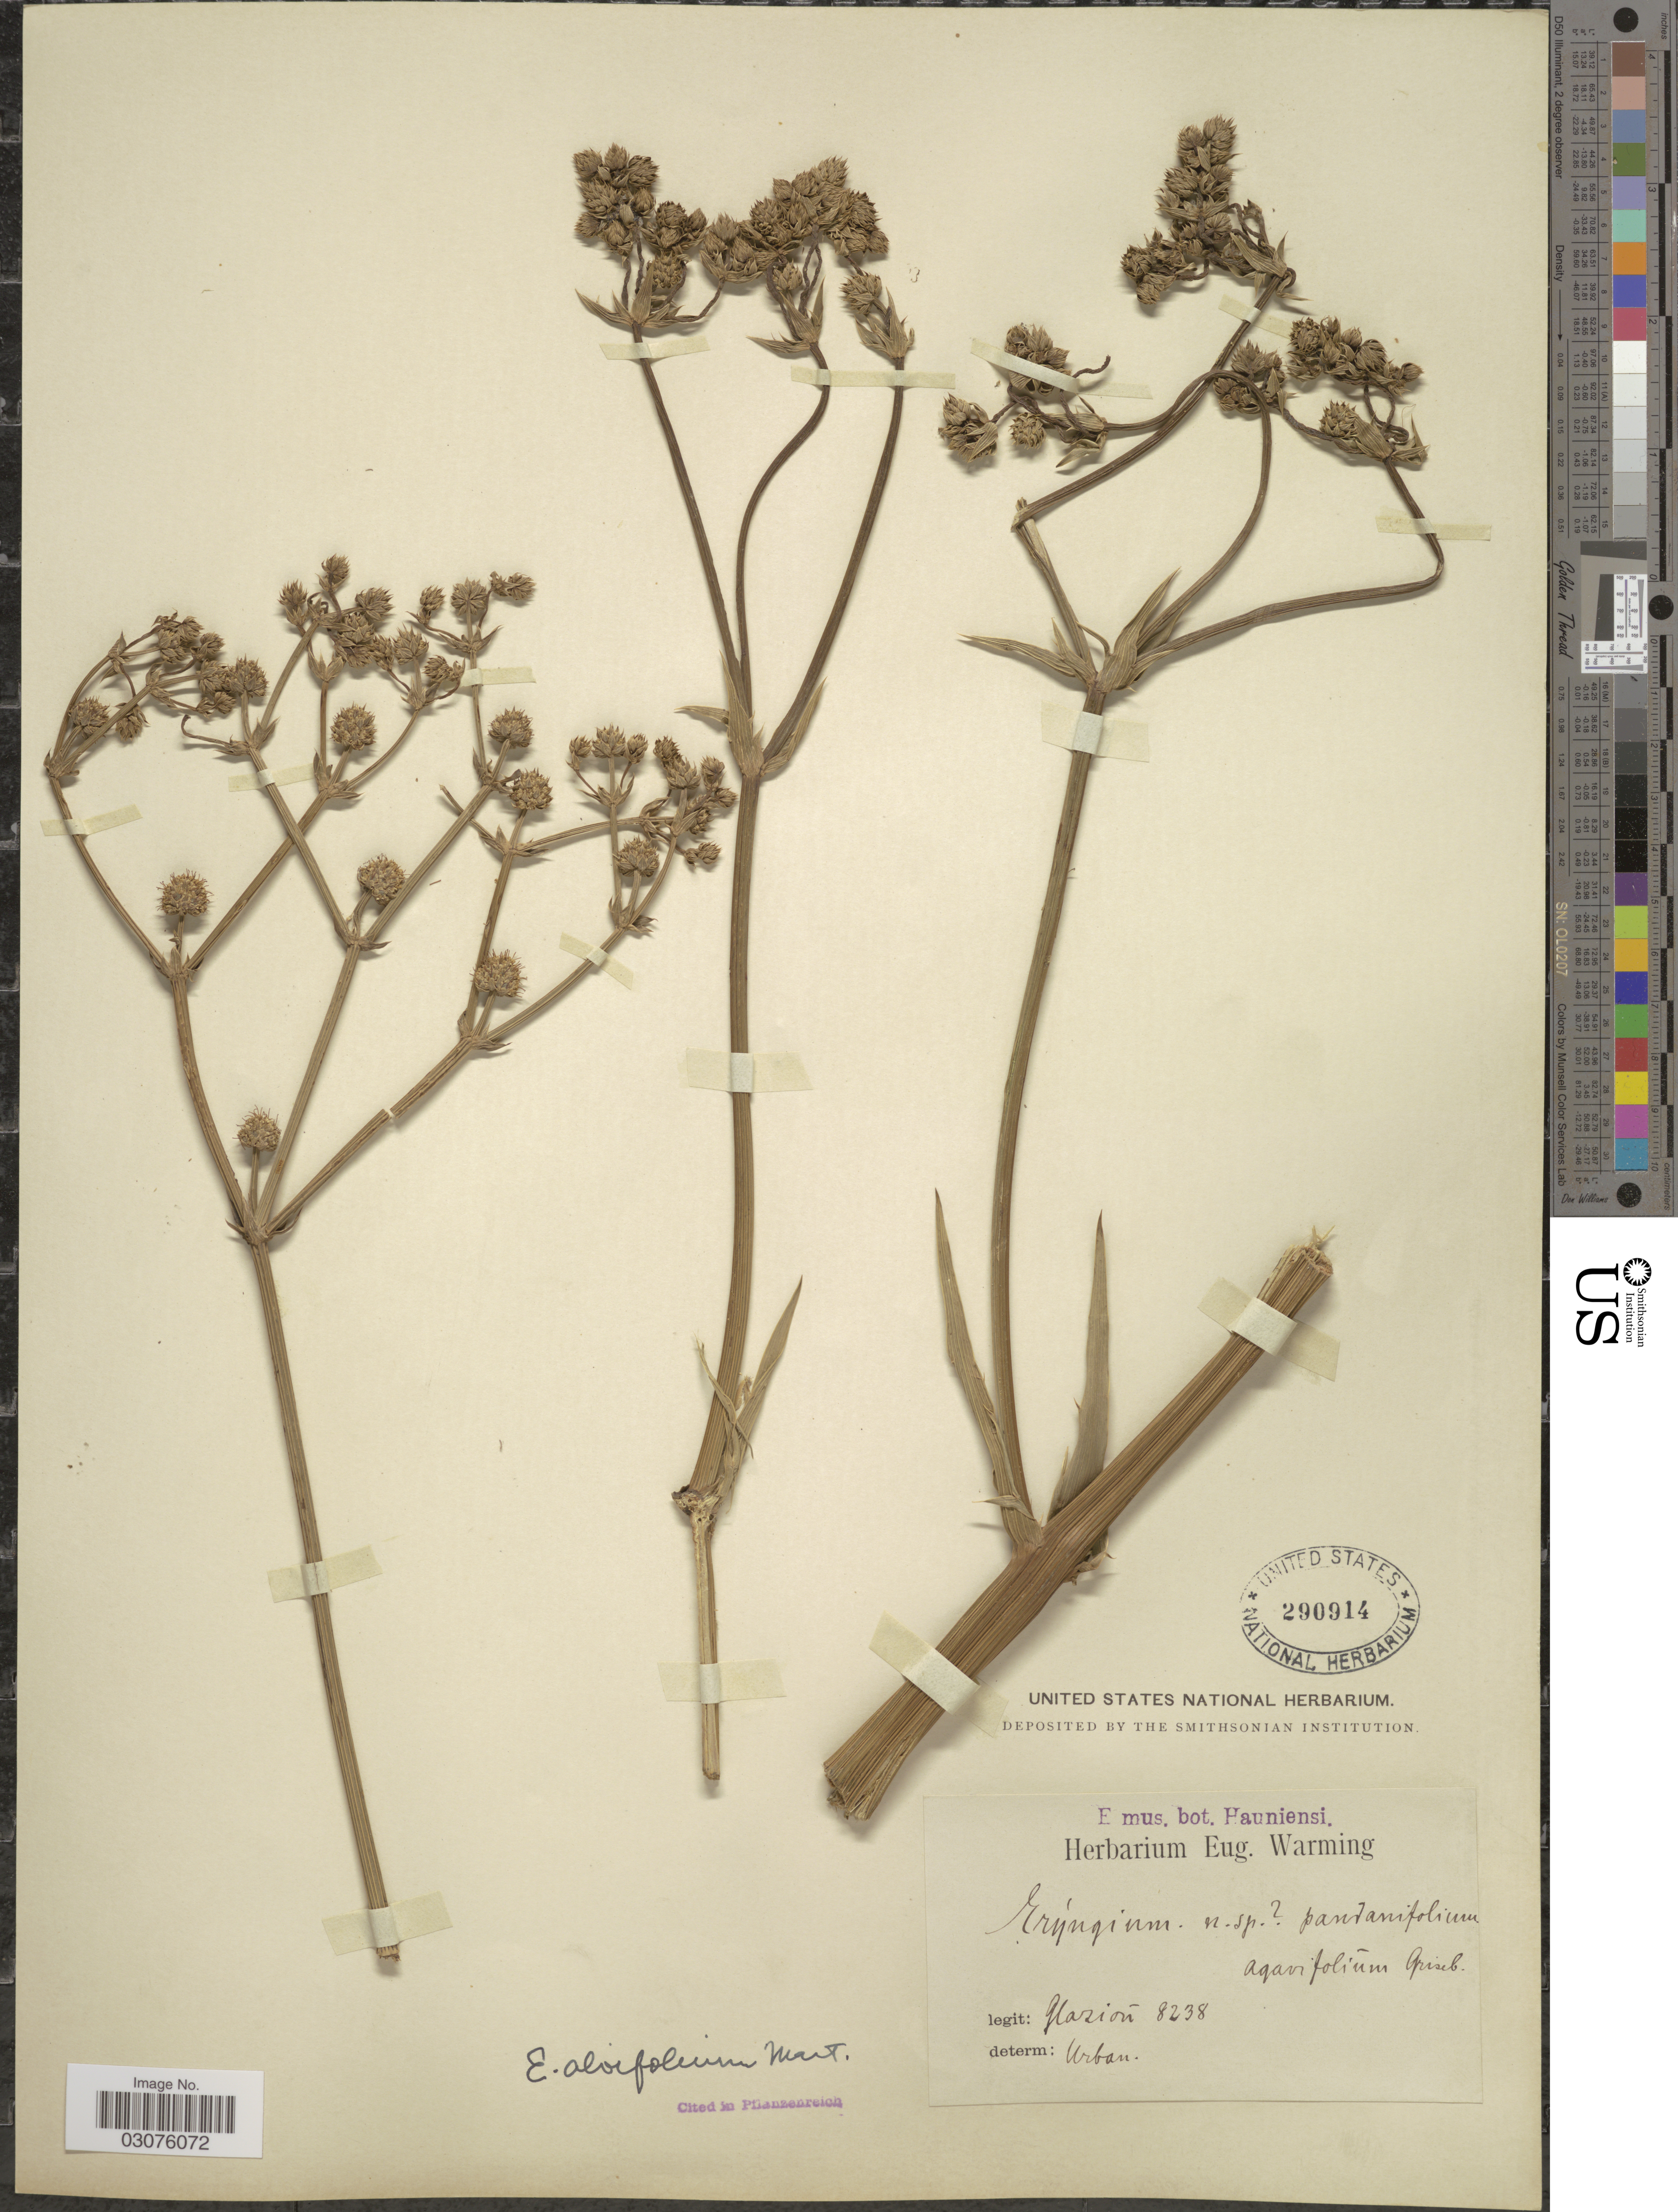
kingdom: Plantae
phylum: Tracheophyta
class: Magnoliopsida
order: Apiales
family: Apiaceae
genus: Eryngium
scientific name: Eryngium aloifolium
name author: Mart. ex Urb.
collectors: Glaziou, --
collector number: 8238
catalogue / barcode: US 290914